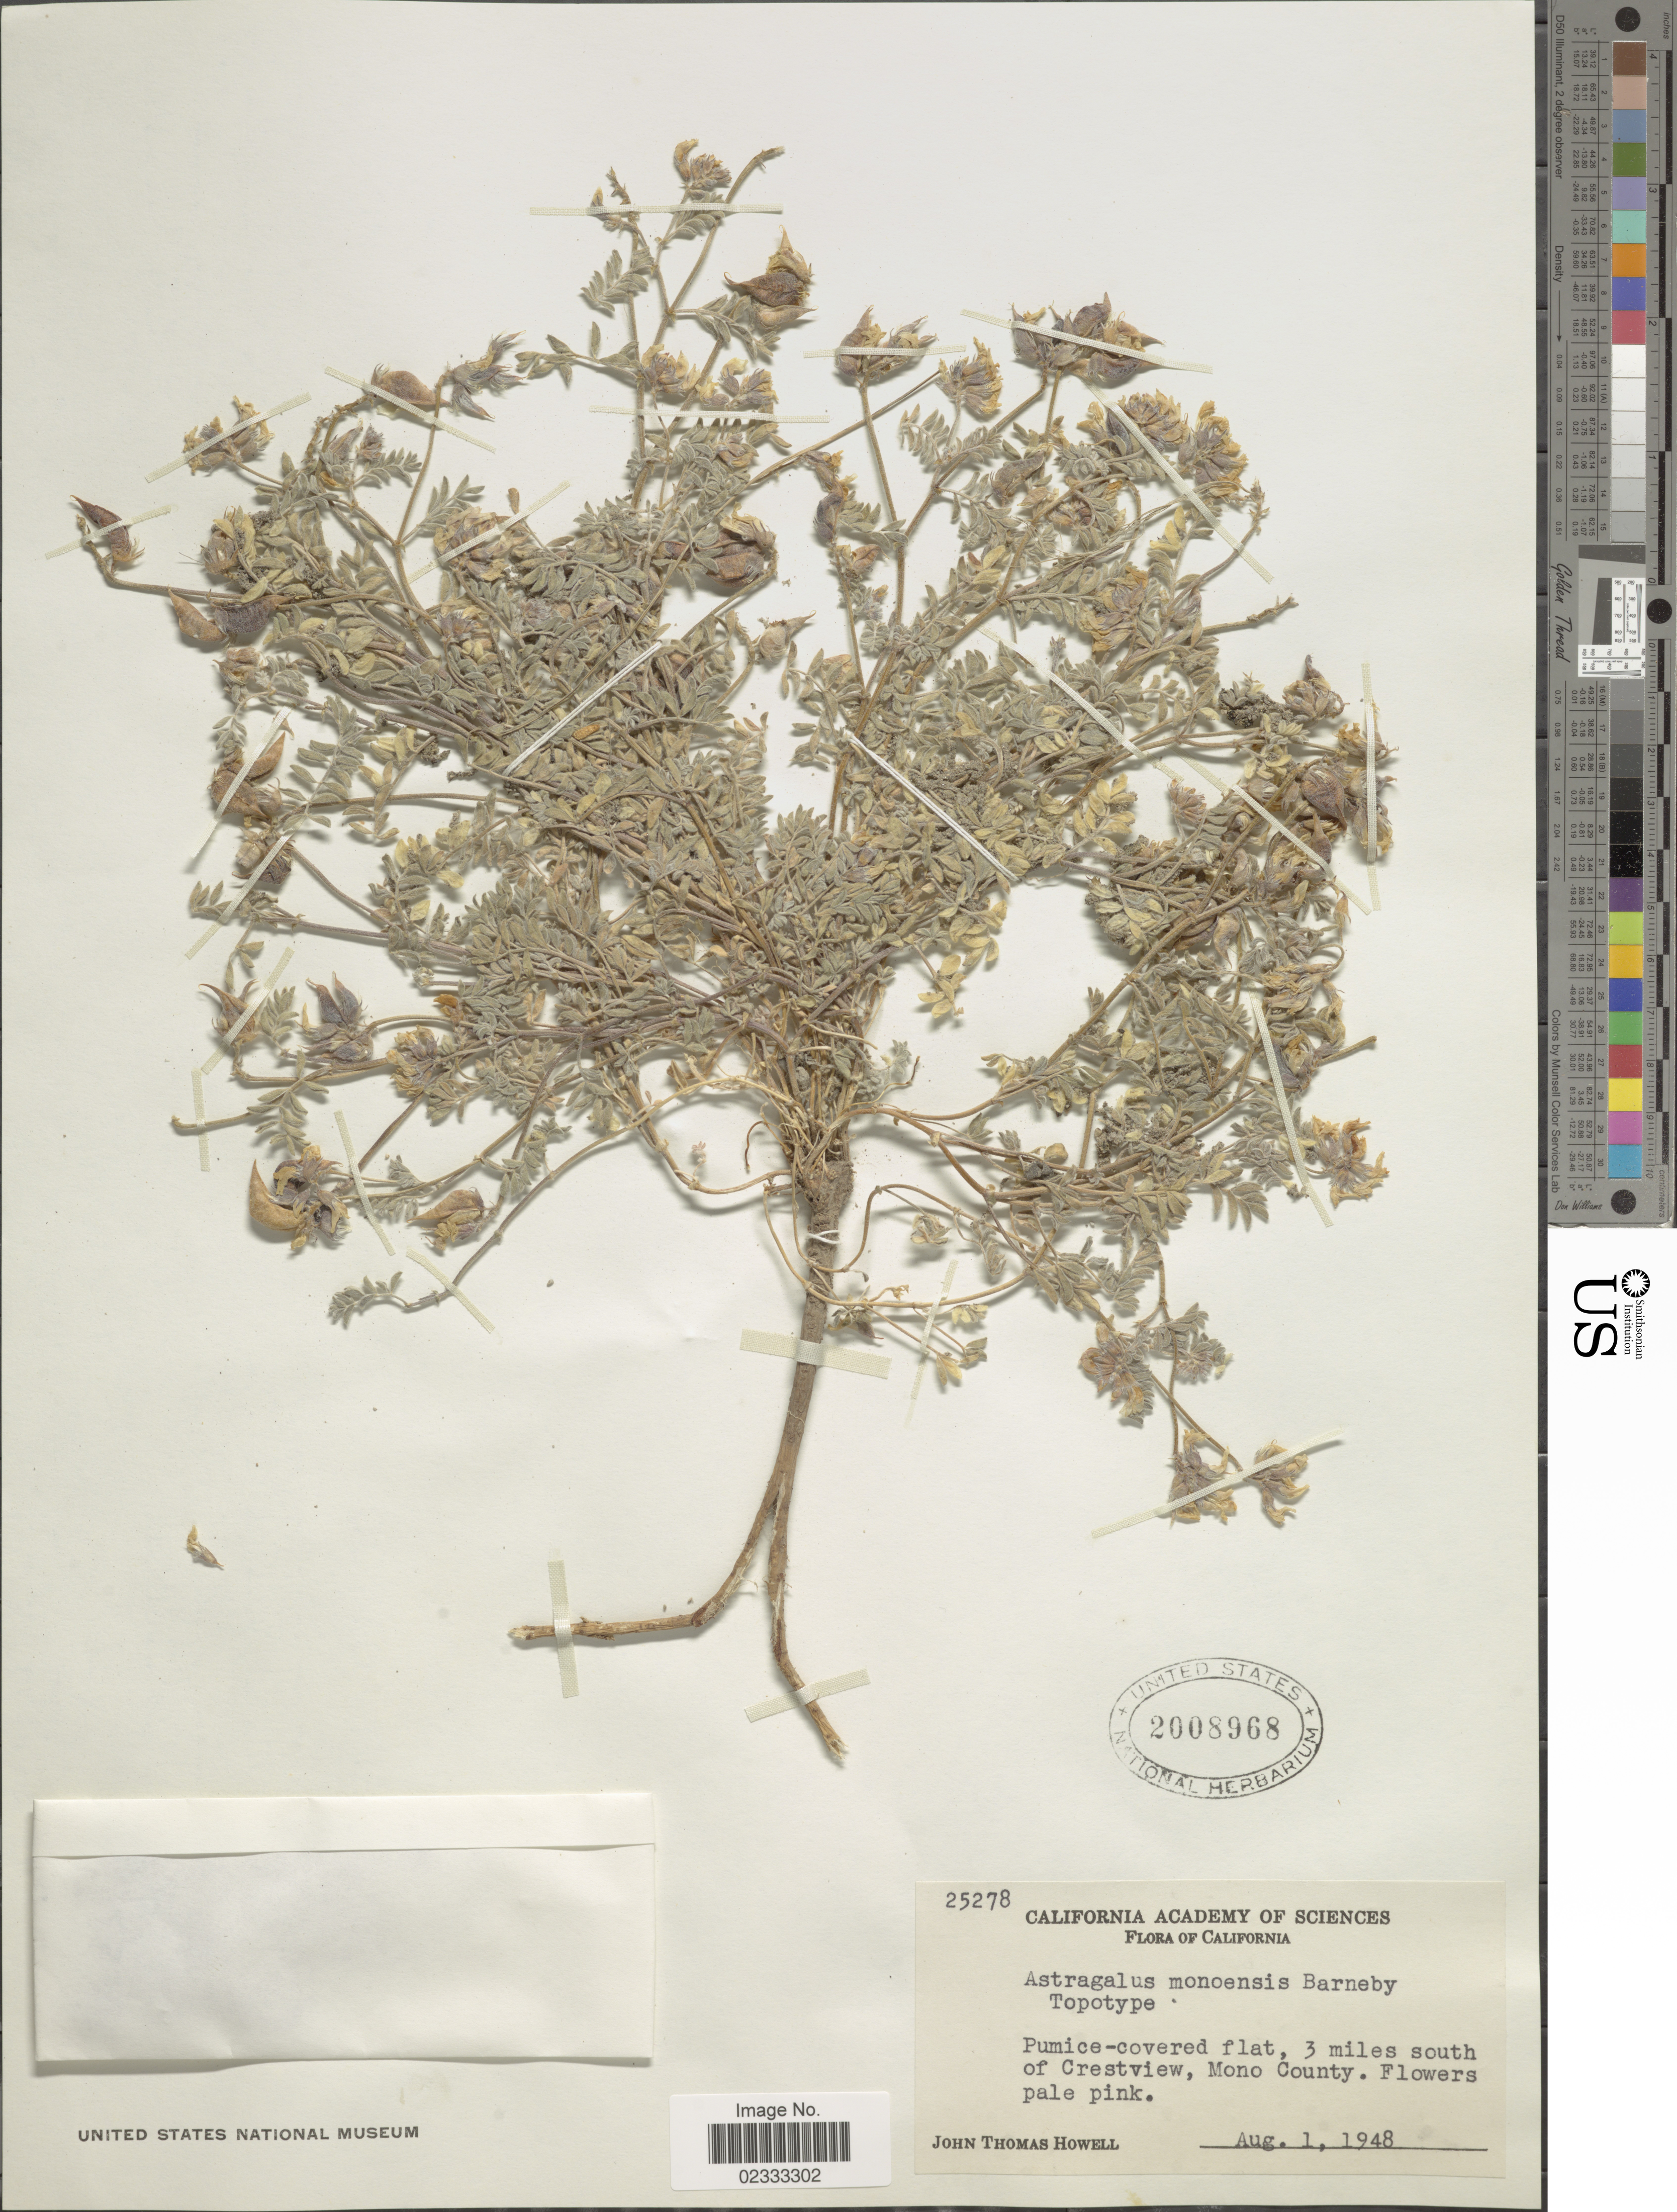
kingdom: Plantae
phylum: Tracheophyta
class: Magnoliopsida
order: Fabales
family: Fabaceae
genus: Astragalus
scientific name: Astragalus monoensis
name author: Barneby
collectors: J. T. Howell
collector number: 25278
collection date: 1948-08-01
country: United States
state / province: California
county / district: Mono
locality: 3 miles south of Crestview, Mono County.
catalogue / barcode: US 2008968